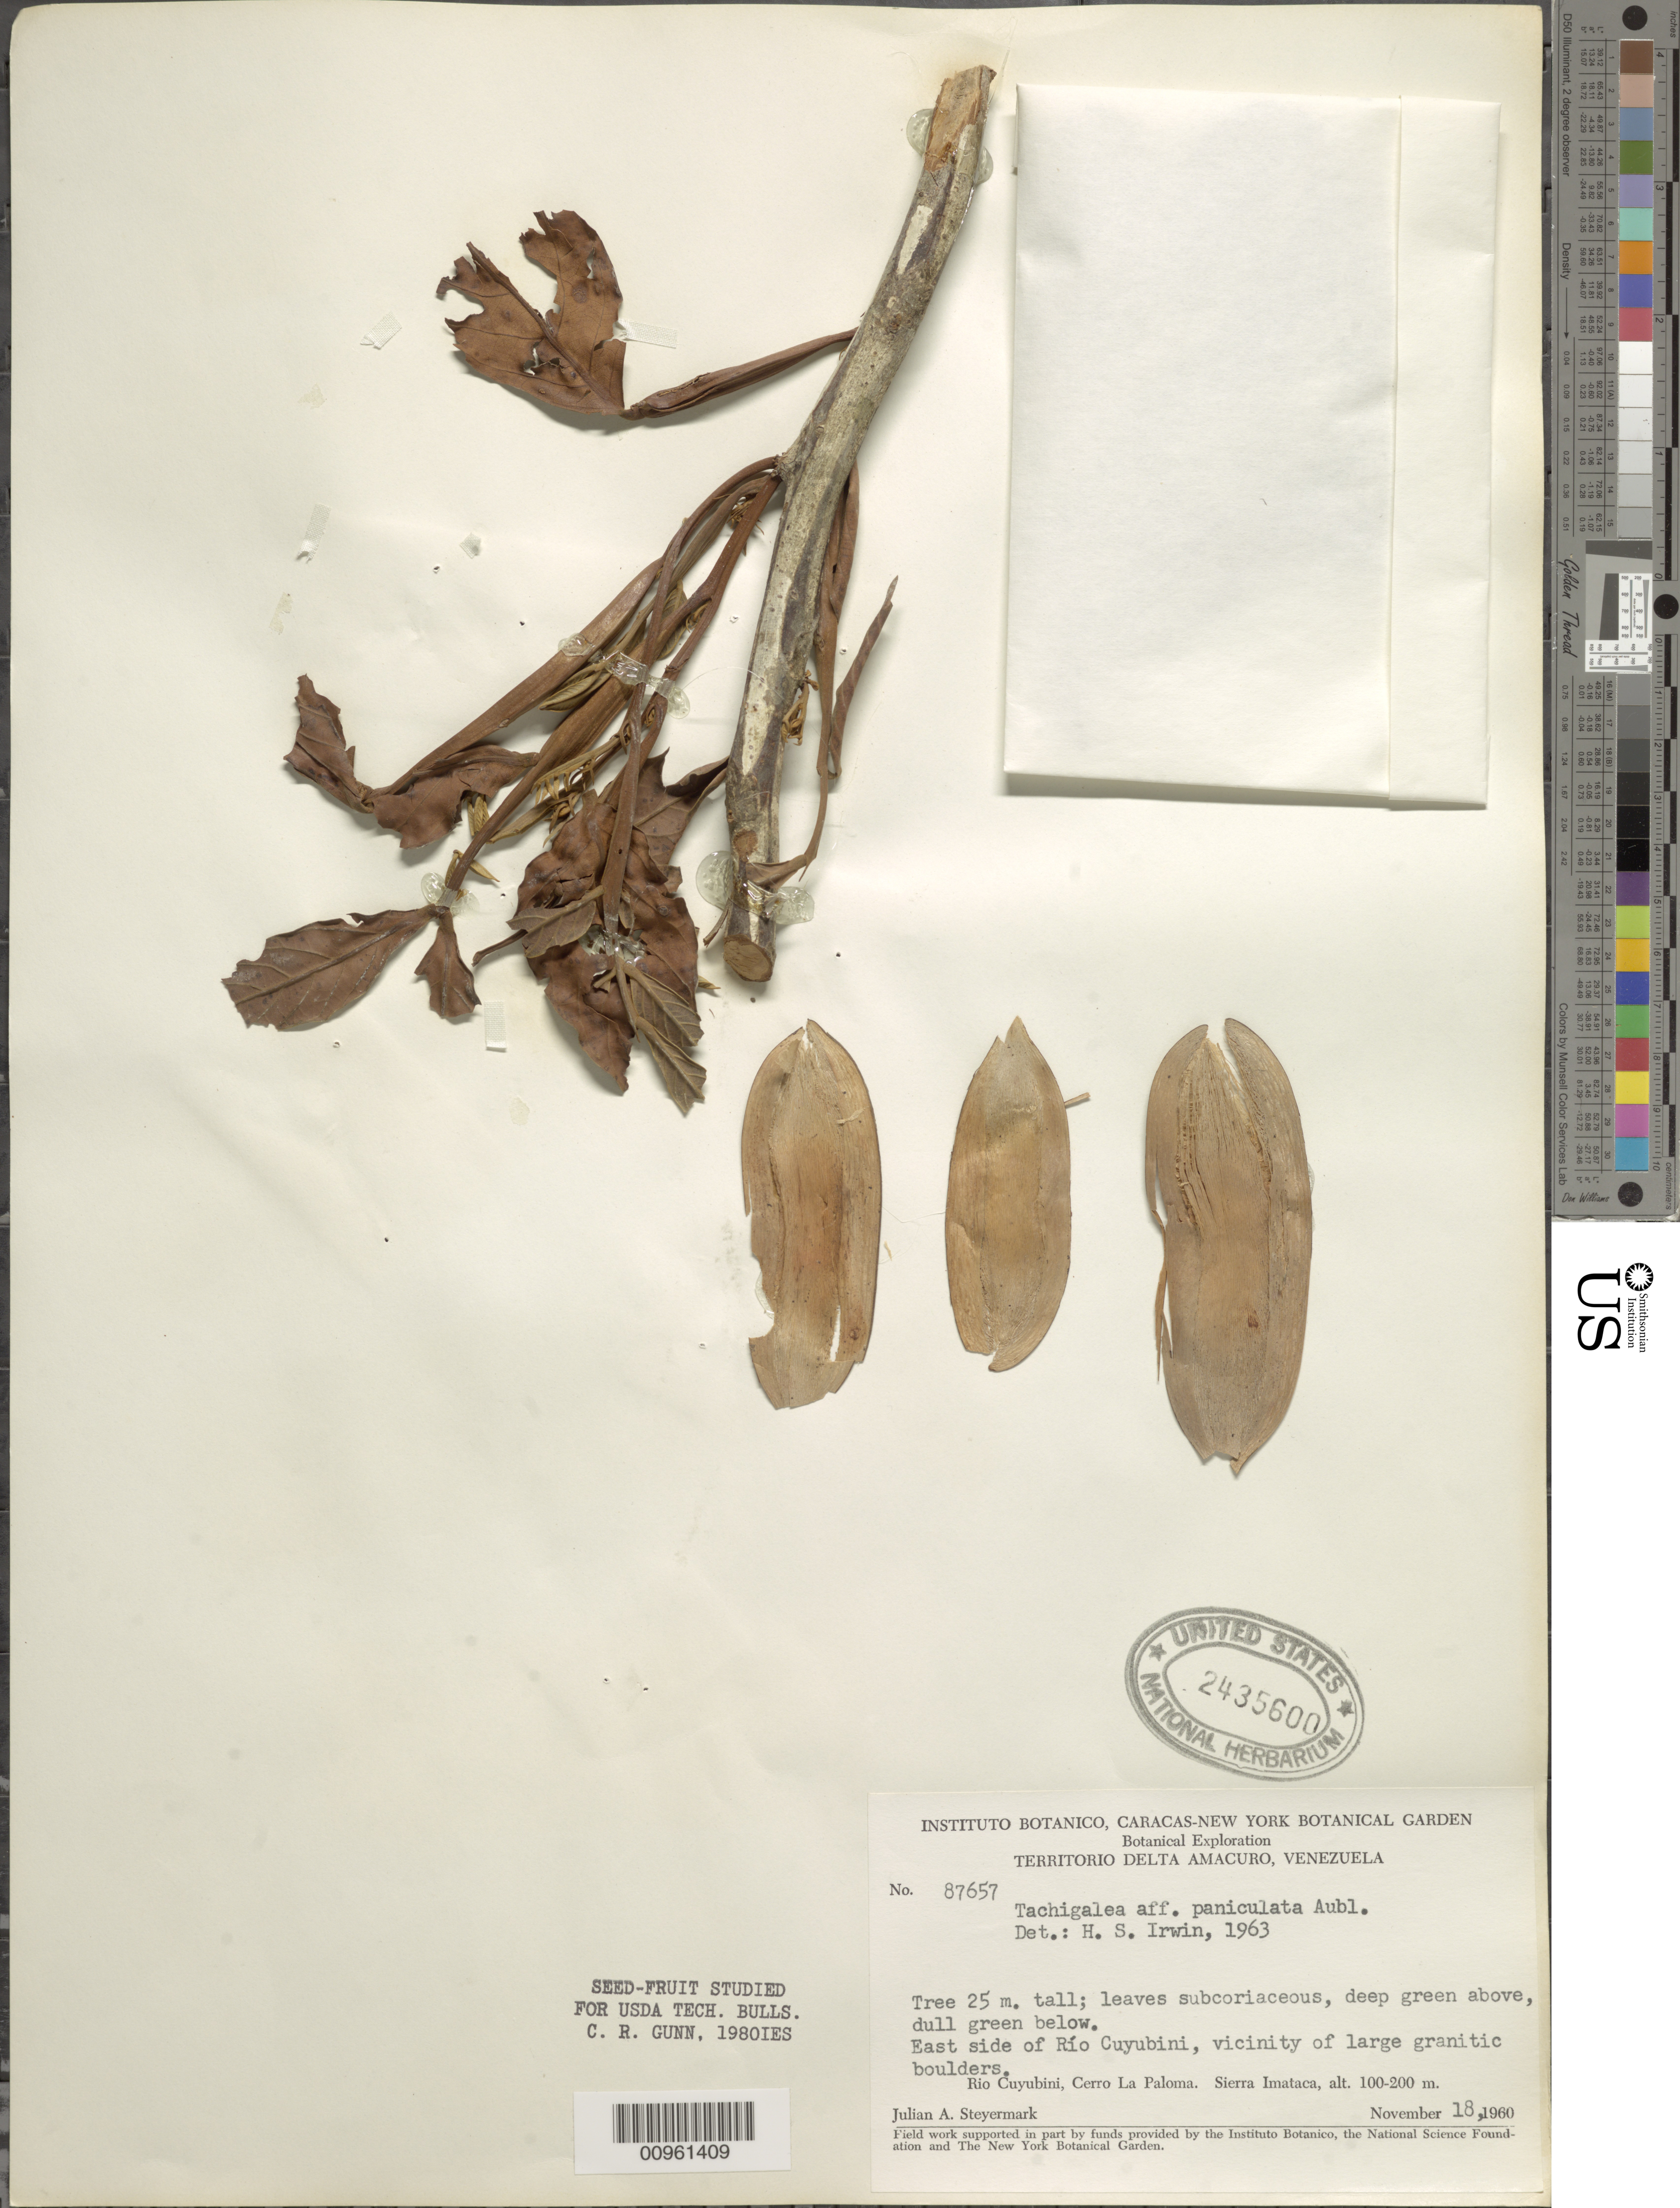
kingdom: Plantae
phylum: Tracheophyta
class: Magnoliopsida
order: Fabales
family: Fabaceae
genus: Tachigali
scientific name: Tachigali paniculata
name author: Aubl.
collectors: J. Steyermark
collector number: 87657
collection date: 1960-11-18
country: Venezuela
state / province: Delta Amacuro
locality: East side of Bio Cuyubini, Cerro La Paloma, Sierra Imataca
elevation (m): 100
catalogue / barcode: US 2435600